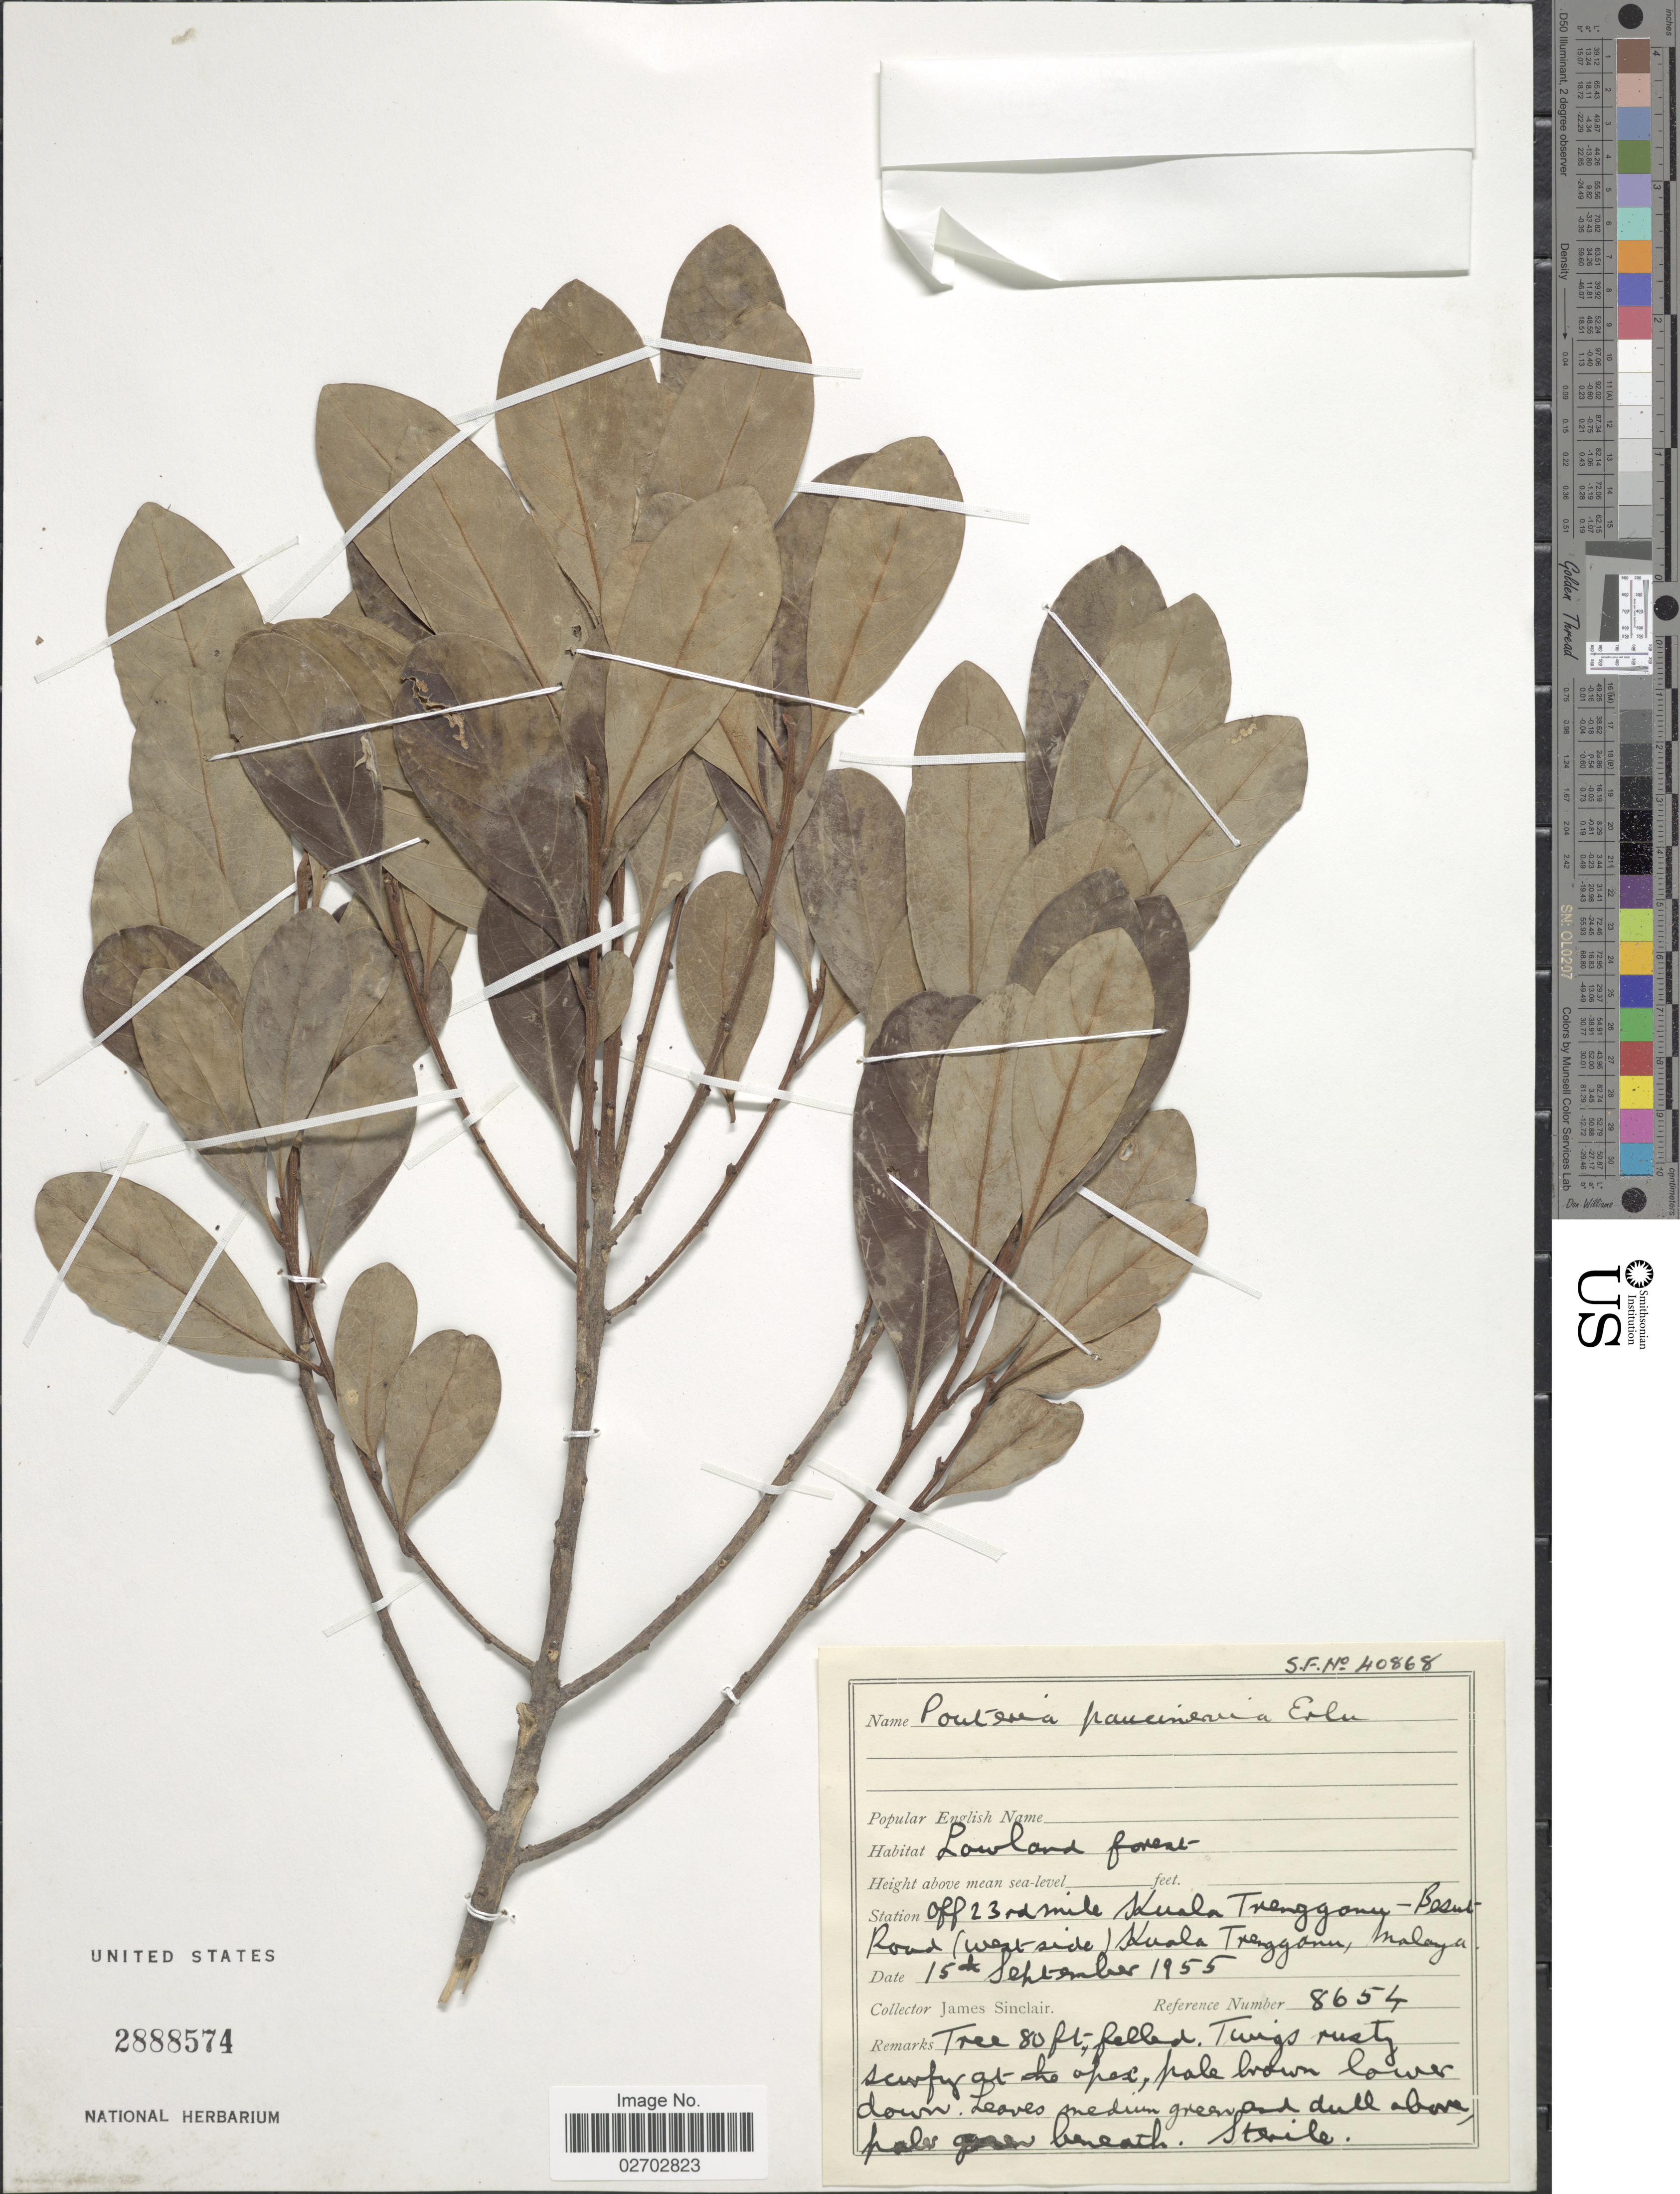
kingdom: Plantae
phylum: Tracheophyta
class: Magnoliopsida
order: Ericales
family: Sapotaceae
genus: Pouteria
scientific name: Pouteria paucinervia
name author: Erlee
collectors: J. Sinclair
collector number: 8654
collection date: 1955-09-15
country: Malaysia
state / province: Terengganu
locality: Off 23 rd mile Kuala Terenggonu-Besut Road (west side) Kuala Terengganu, Malaya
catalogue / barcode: US 2888574